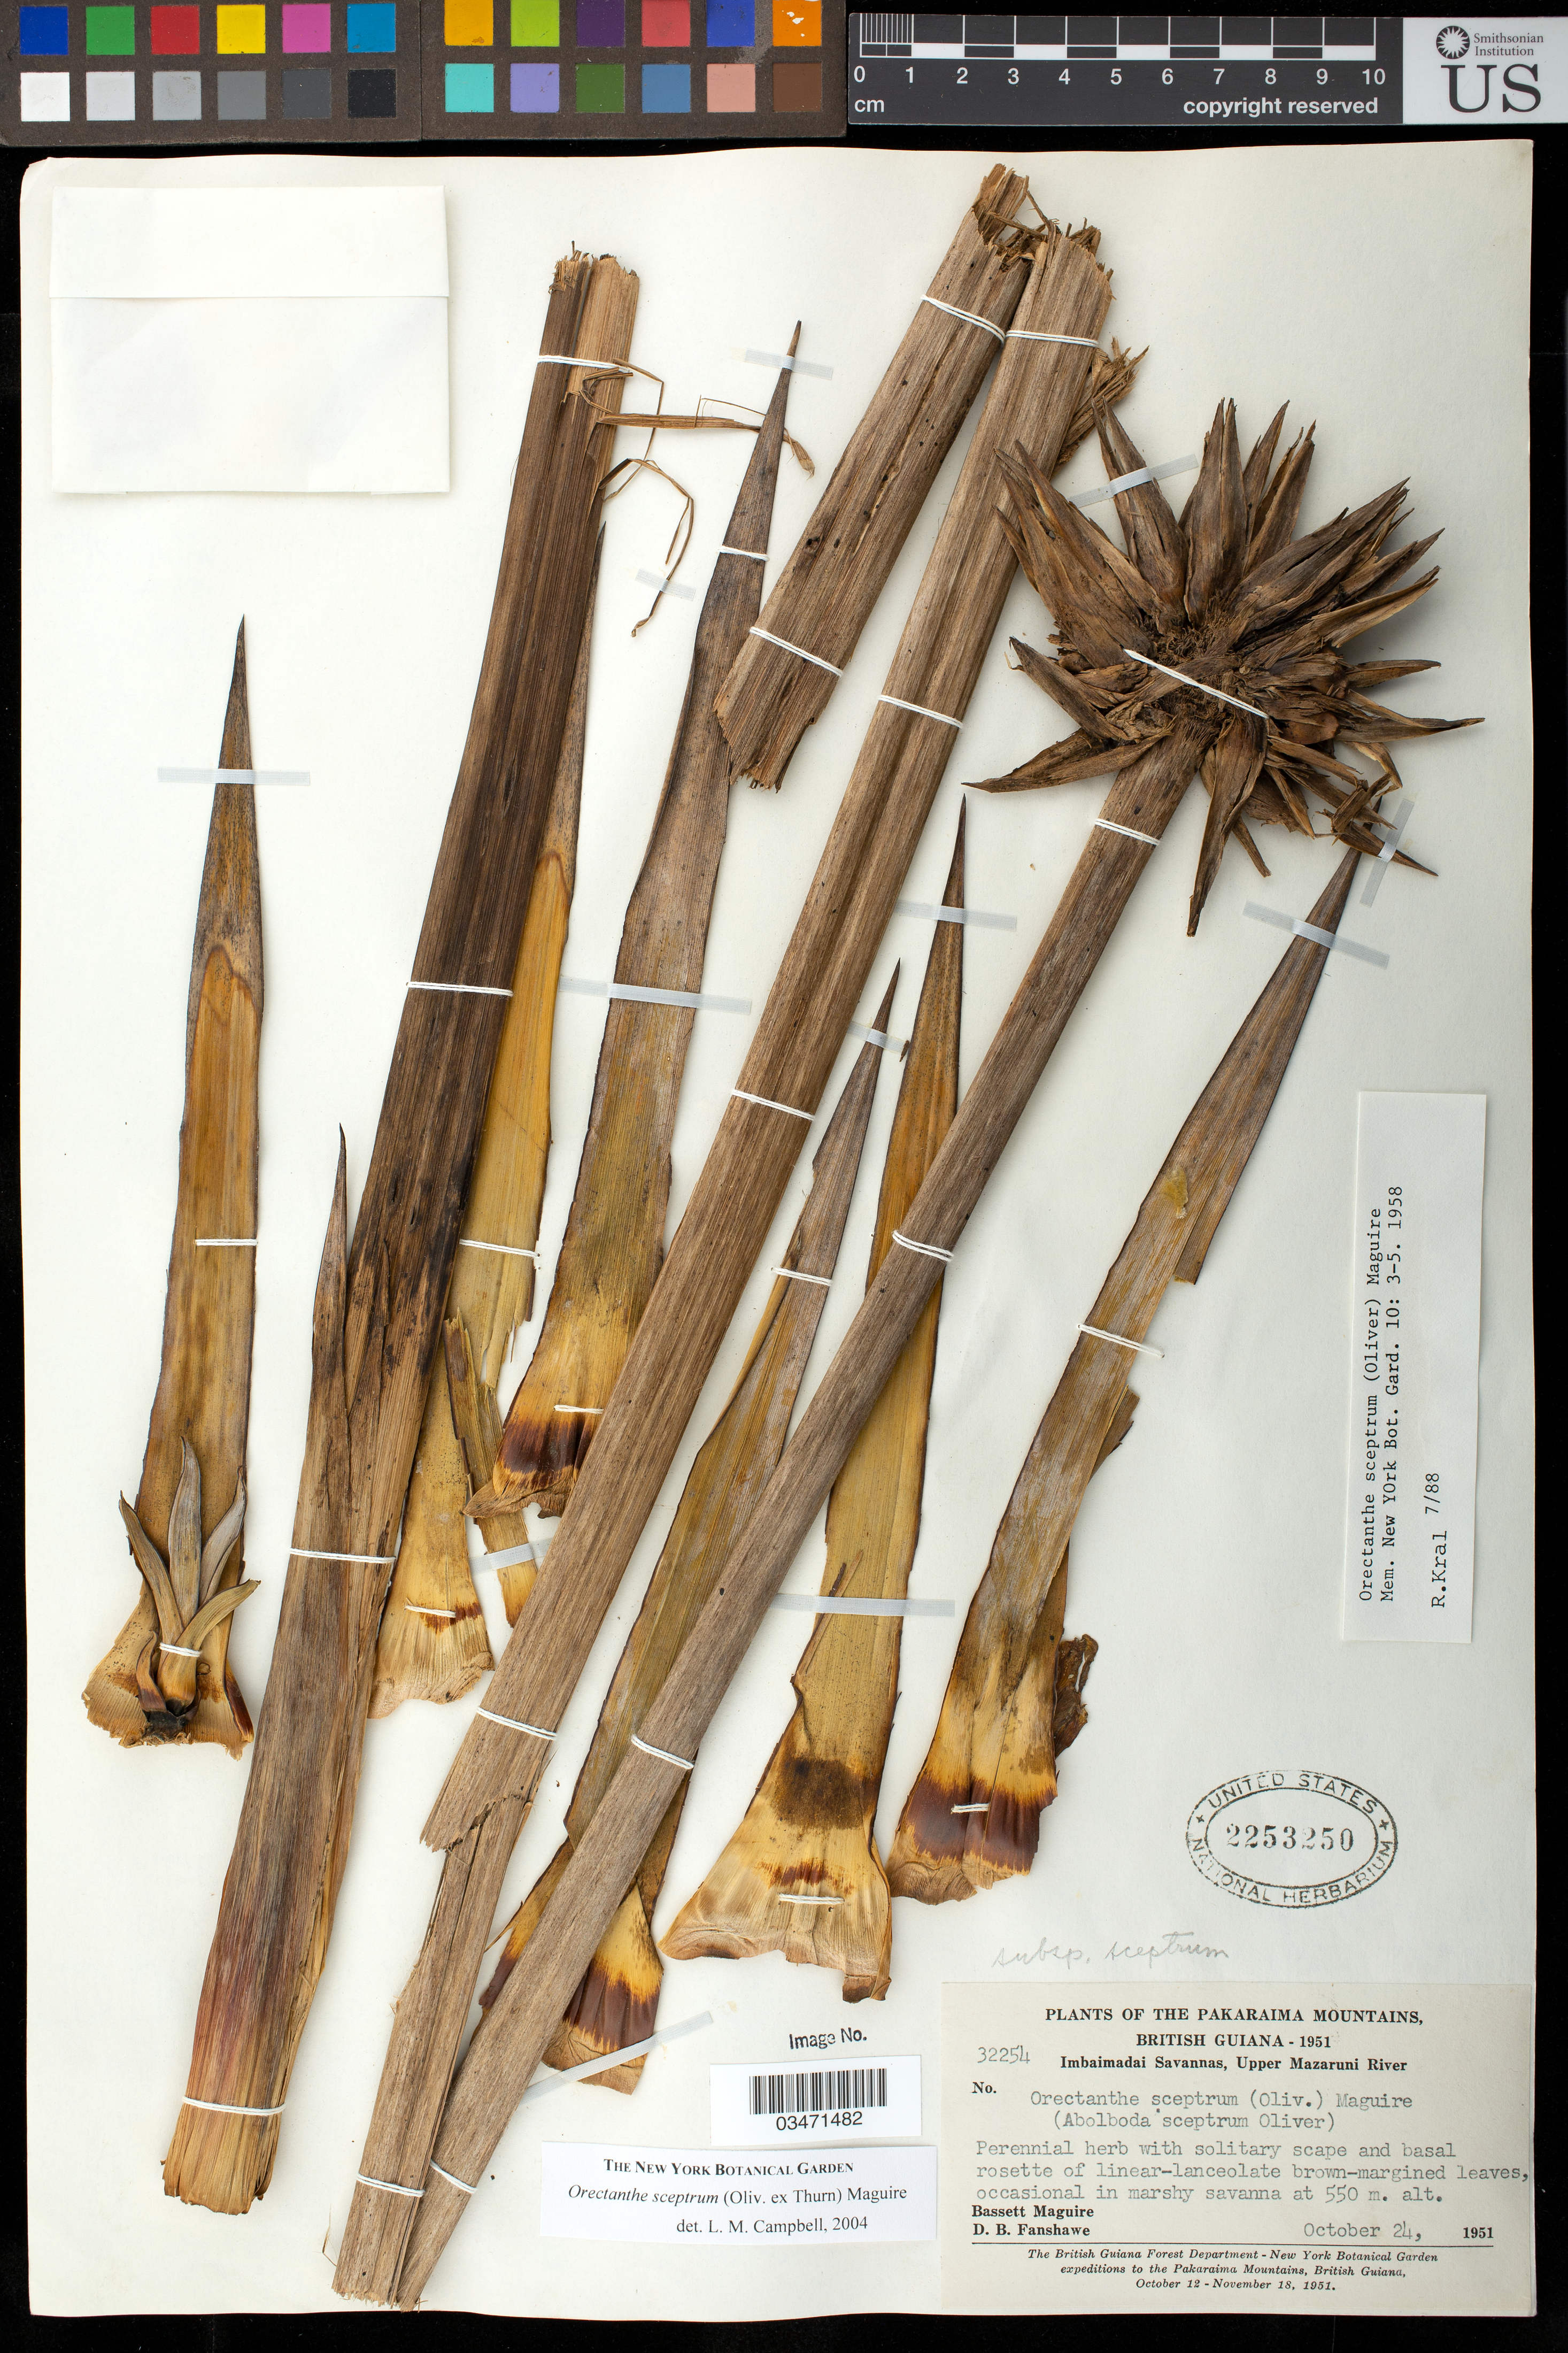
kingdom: Plantae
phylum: Tracheophyta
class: Liliopsida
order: Poales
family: Xyridaceae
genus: Orectanthe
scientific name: Orectanthe sceptrum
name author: (Oliv.) Maguire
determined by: Campbell, L. M.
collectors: B. Maguire & D. B. Fanshawe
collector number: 32254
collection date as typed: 24-Oct-51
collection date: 1951-10-24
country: Guyana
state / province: Cuyuni-Mazaruni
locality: Imbaimadai Savannas, Pakaraima Mts., Upper Mazaruni River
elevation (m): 550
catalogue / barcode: US 2253250